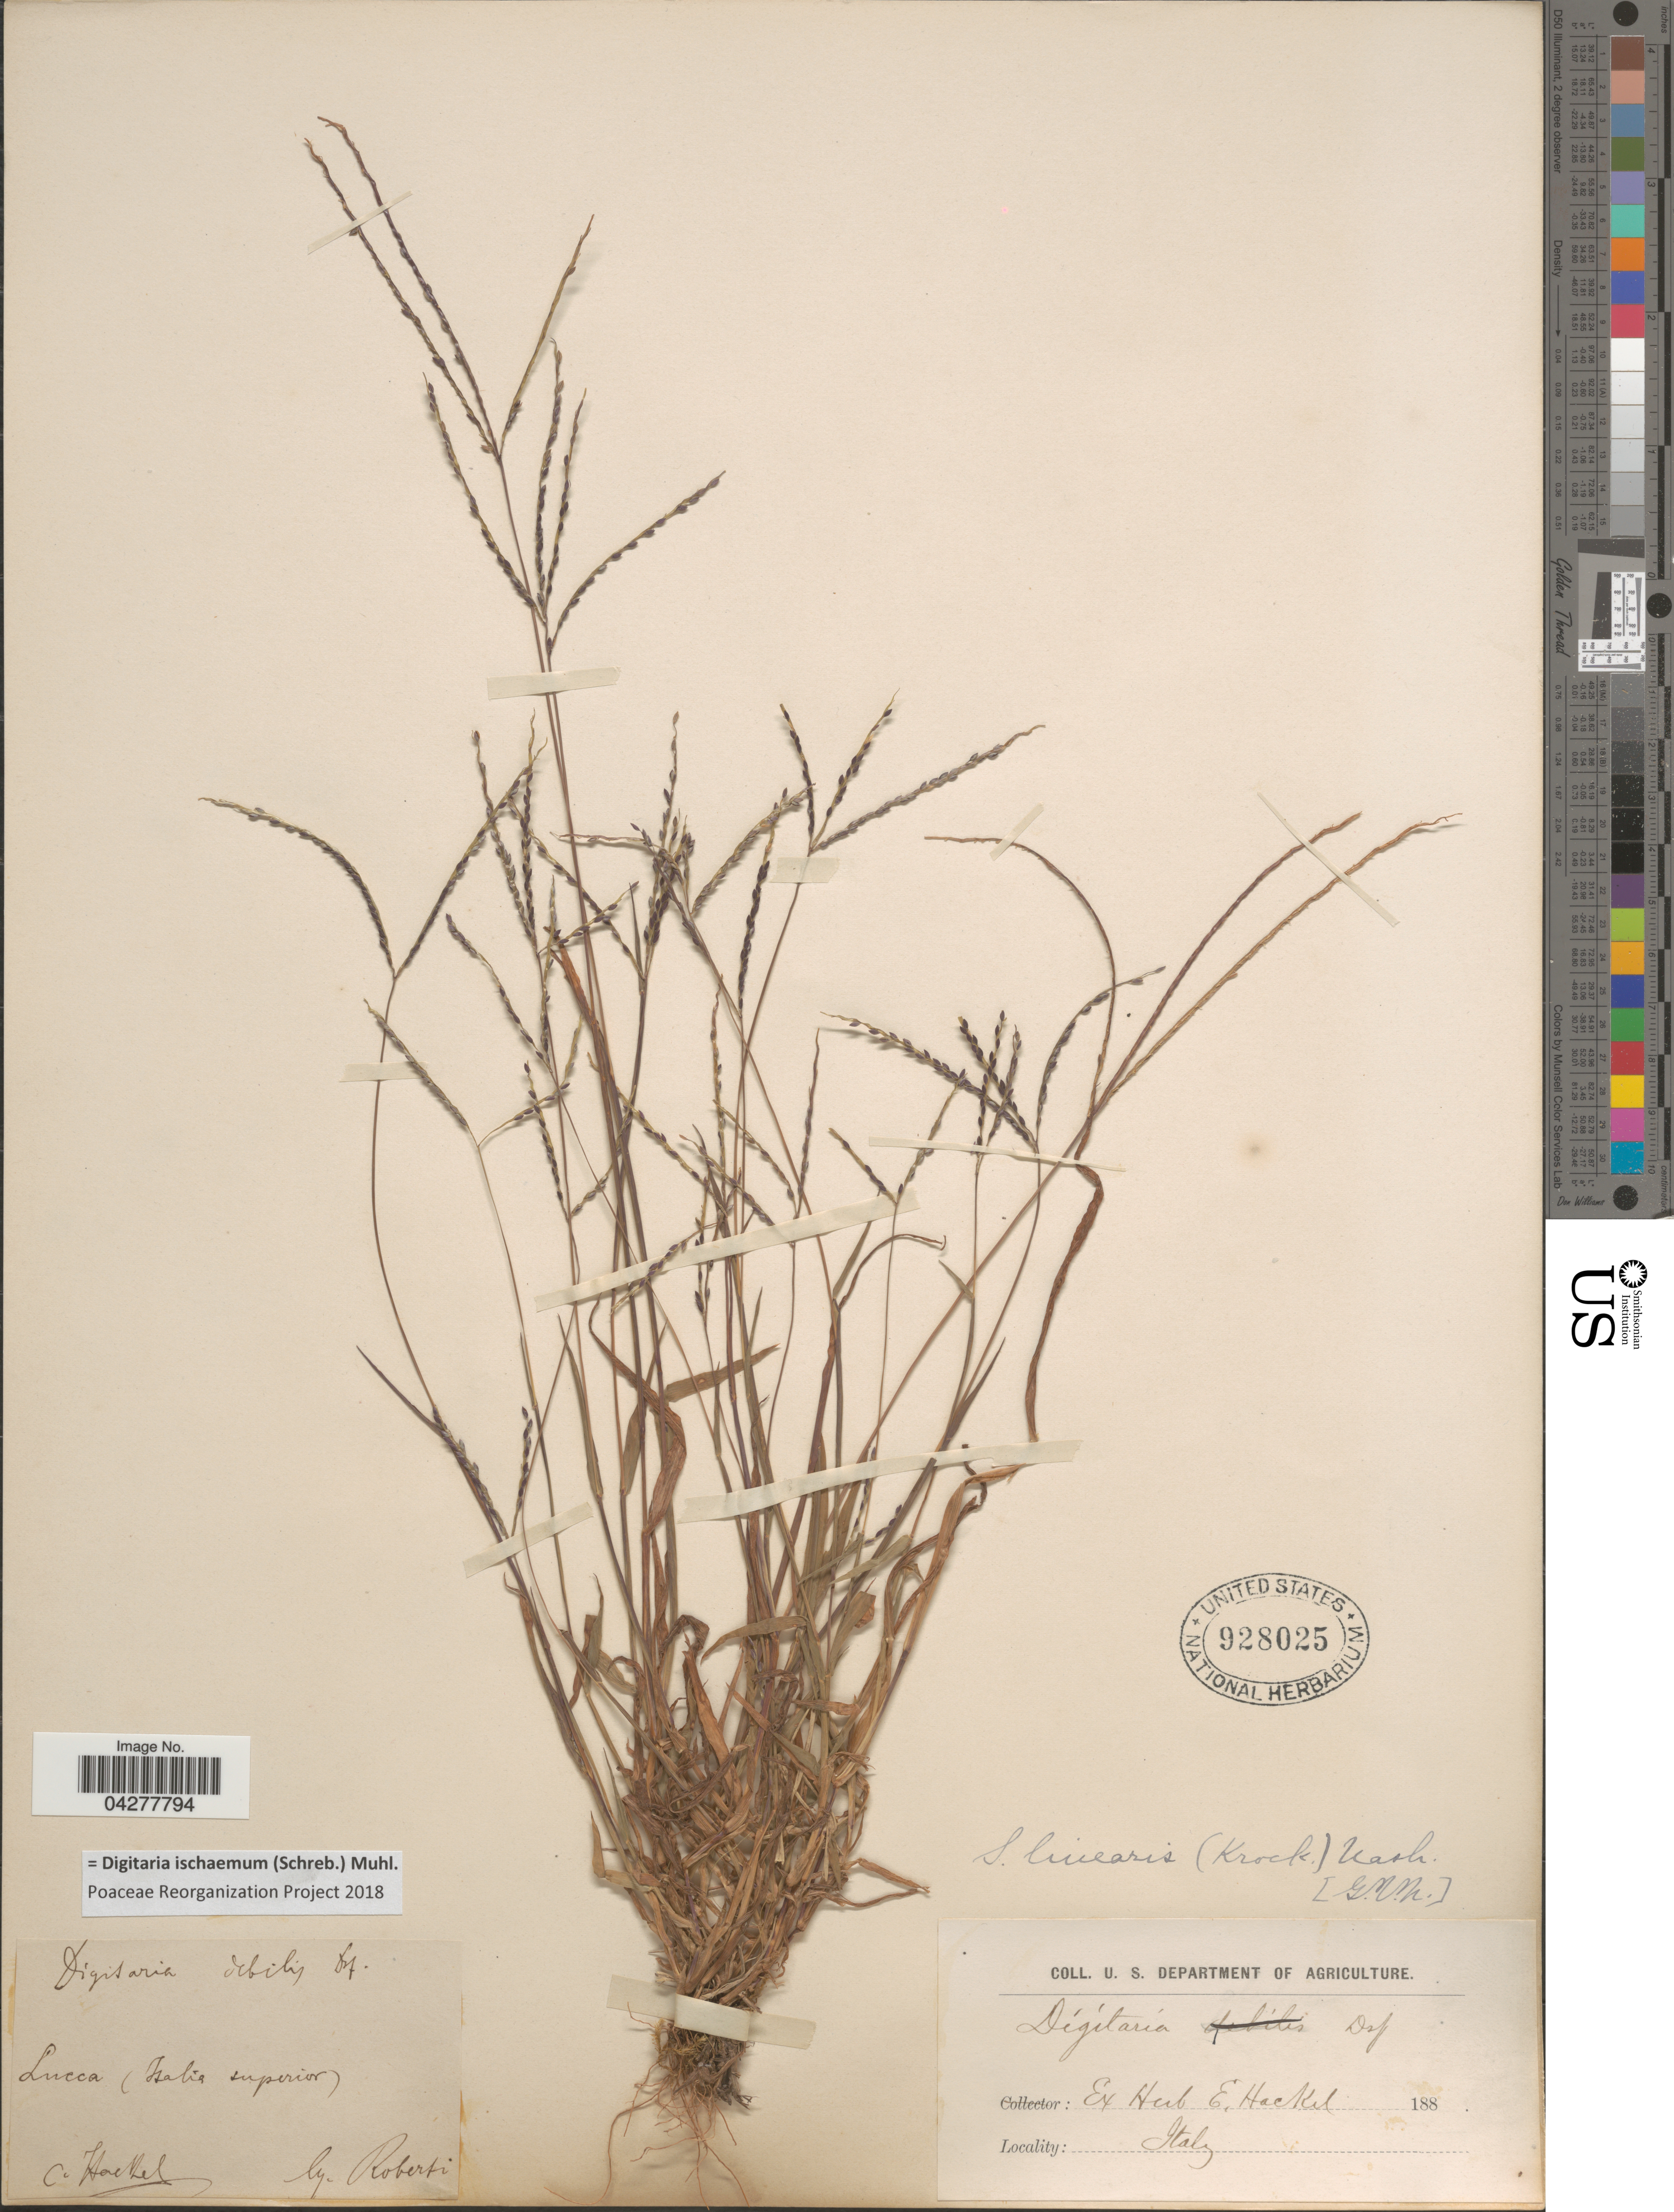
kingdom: Plantae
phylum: Tracheophyta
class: Liliopsida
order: Poales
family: Poaceae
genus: Digitaria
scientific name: Digitaria ischaemum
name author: (Schreber) Schreber ex Muhl.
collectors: Roberti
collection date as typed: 188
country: Italy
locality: Lucca (Italia superior).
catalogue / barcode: US 928025